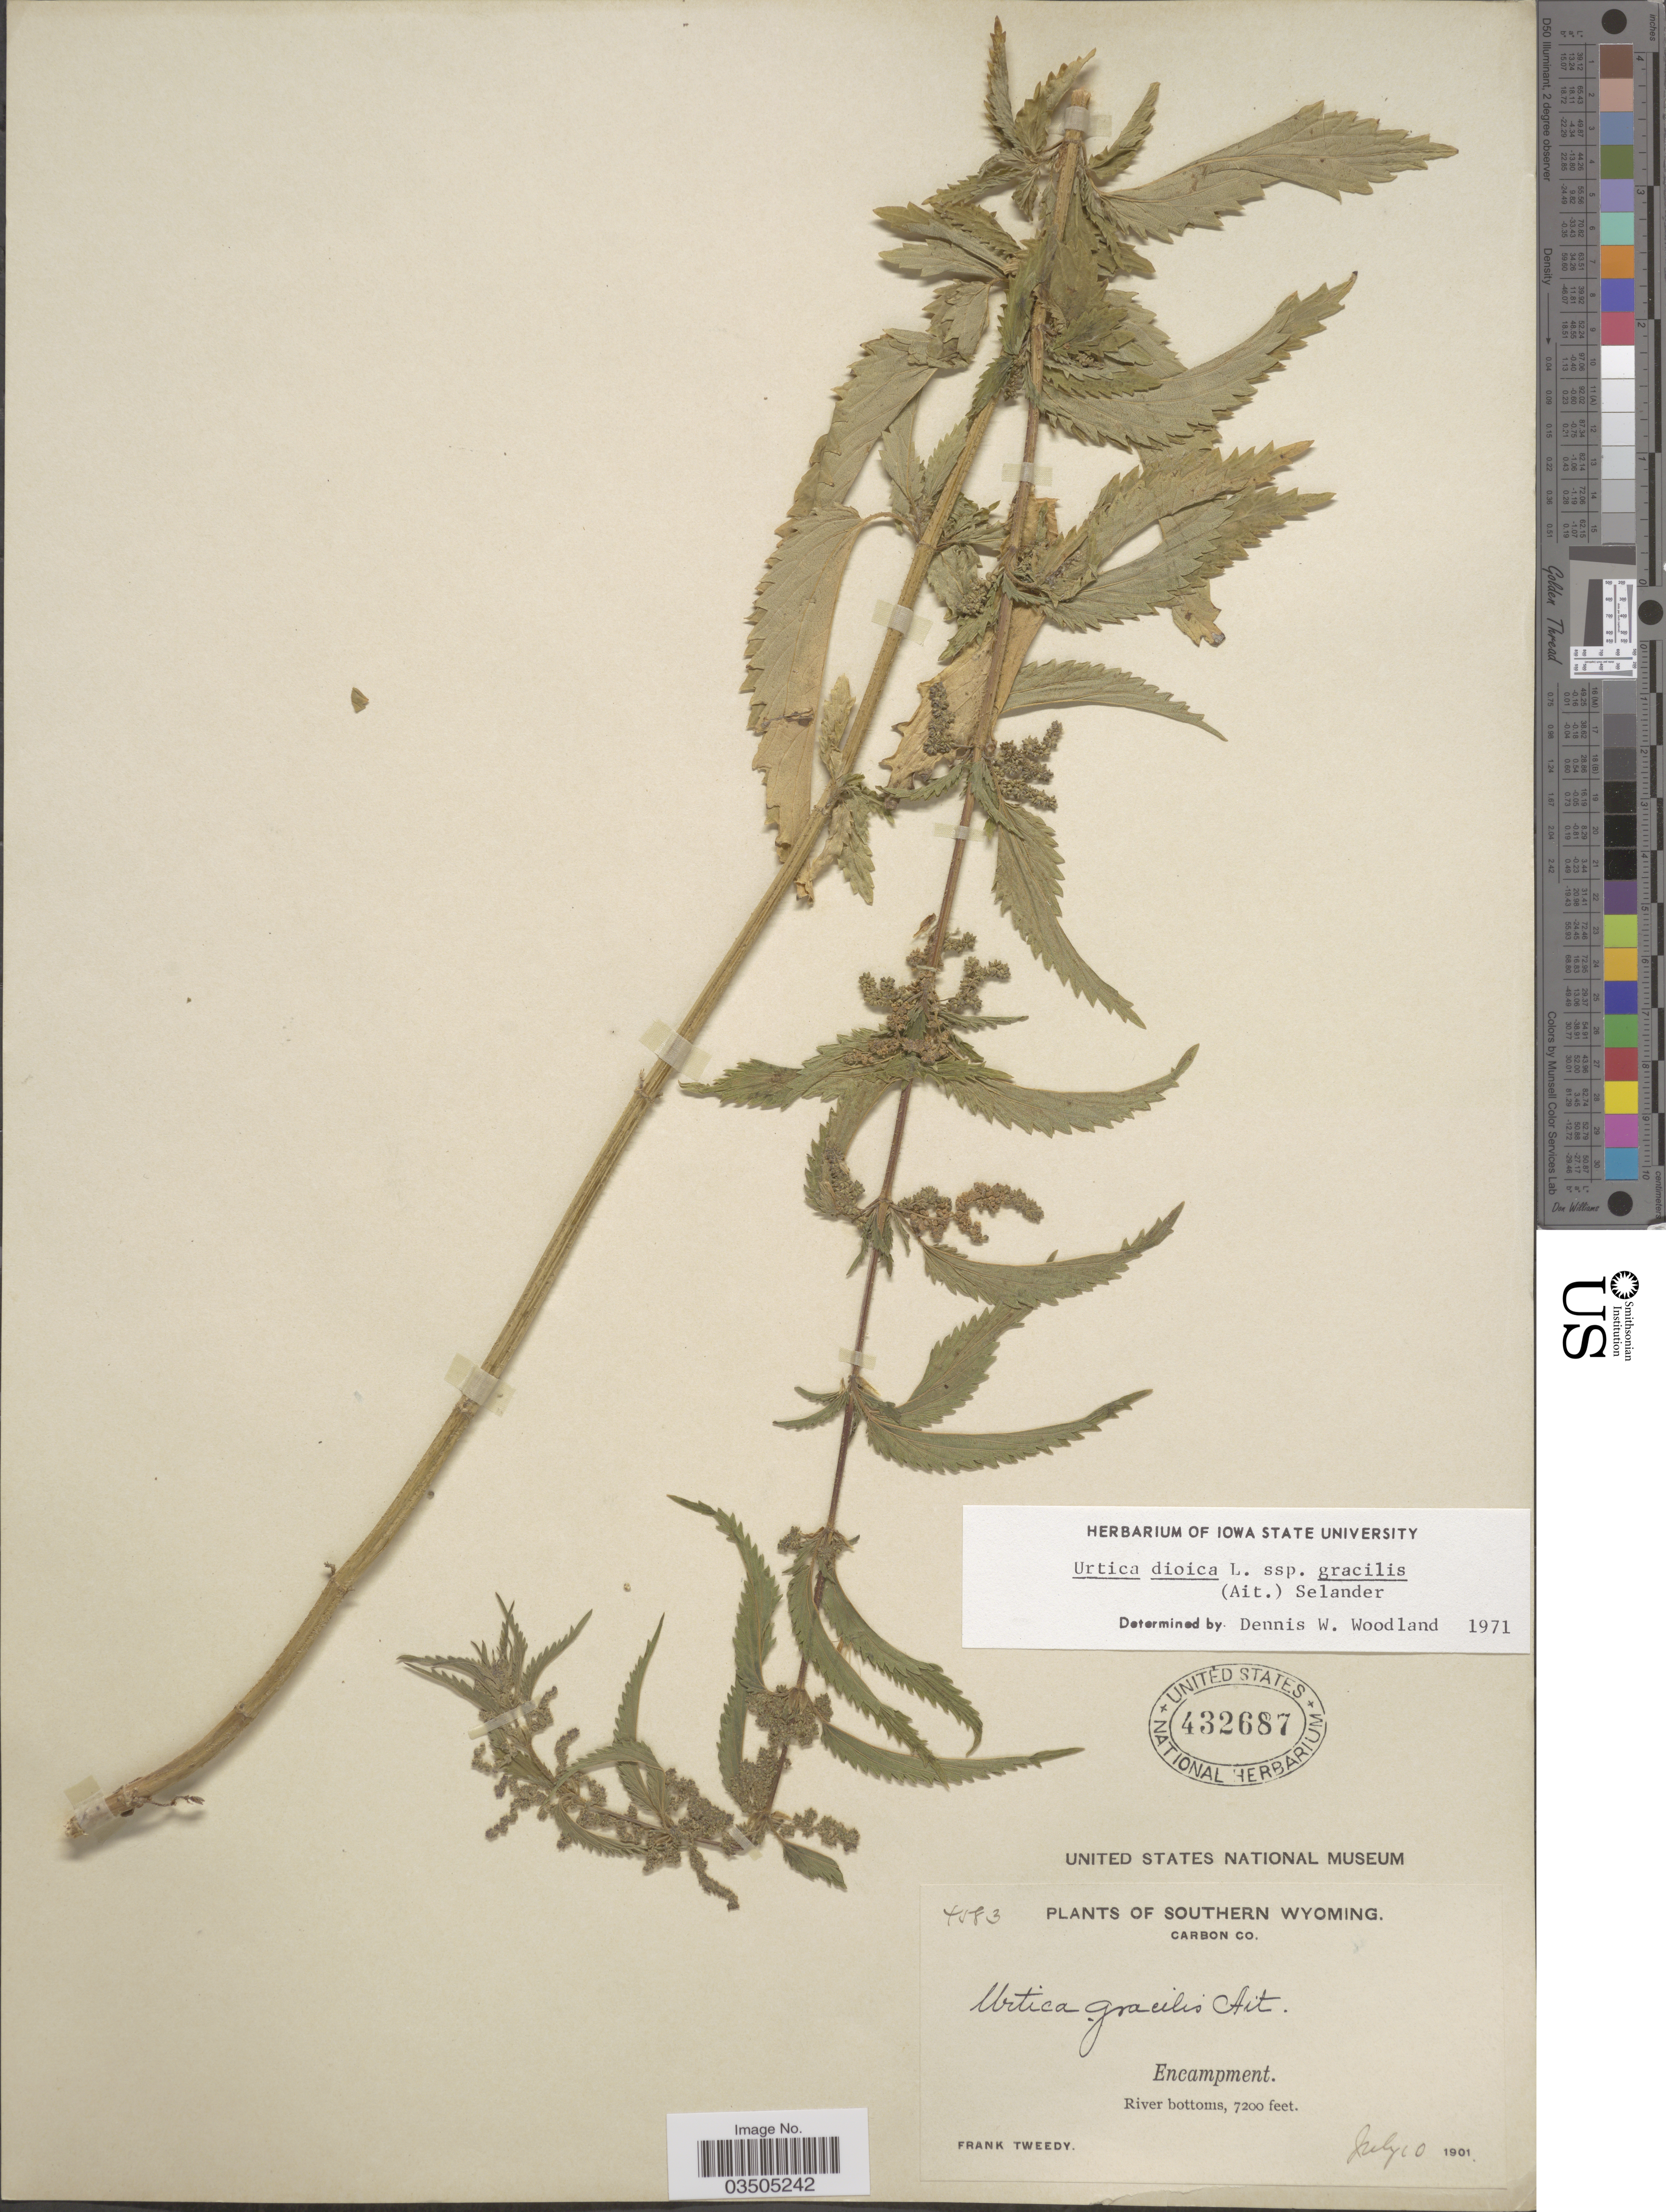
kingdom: Plantae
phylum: Tracheophyta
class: Magnoliopsida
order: Rosales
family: Urticaceae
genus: Urtica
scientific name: Urtica dioica subsp. gracilis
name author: L.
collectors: F. Tweedy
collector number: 4583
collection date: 1901-07-10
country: United States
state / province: Wyoming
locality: Southern Wyoming. Carbon Co. Encampment.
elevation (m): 2195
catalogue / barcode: US 432687